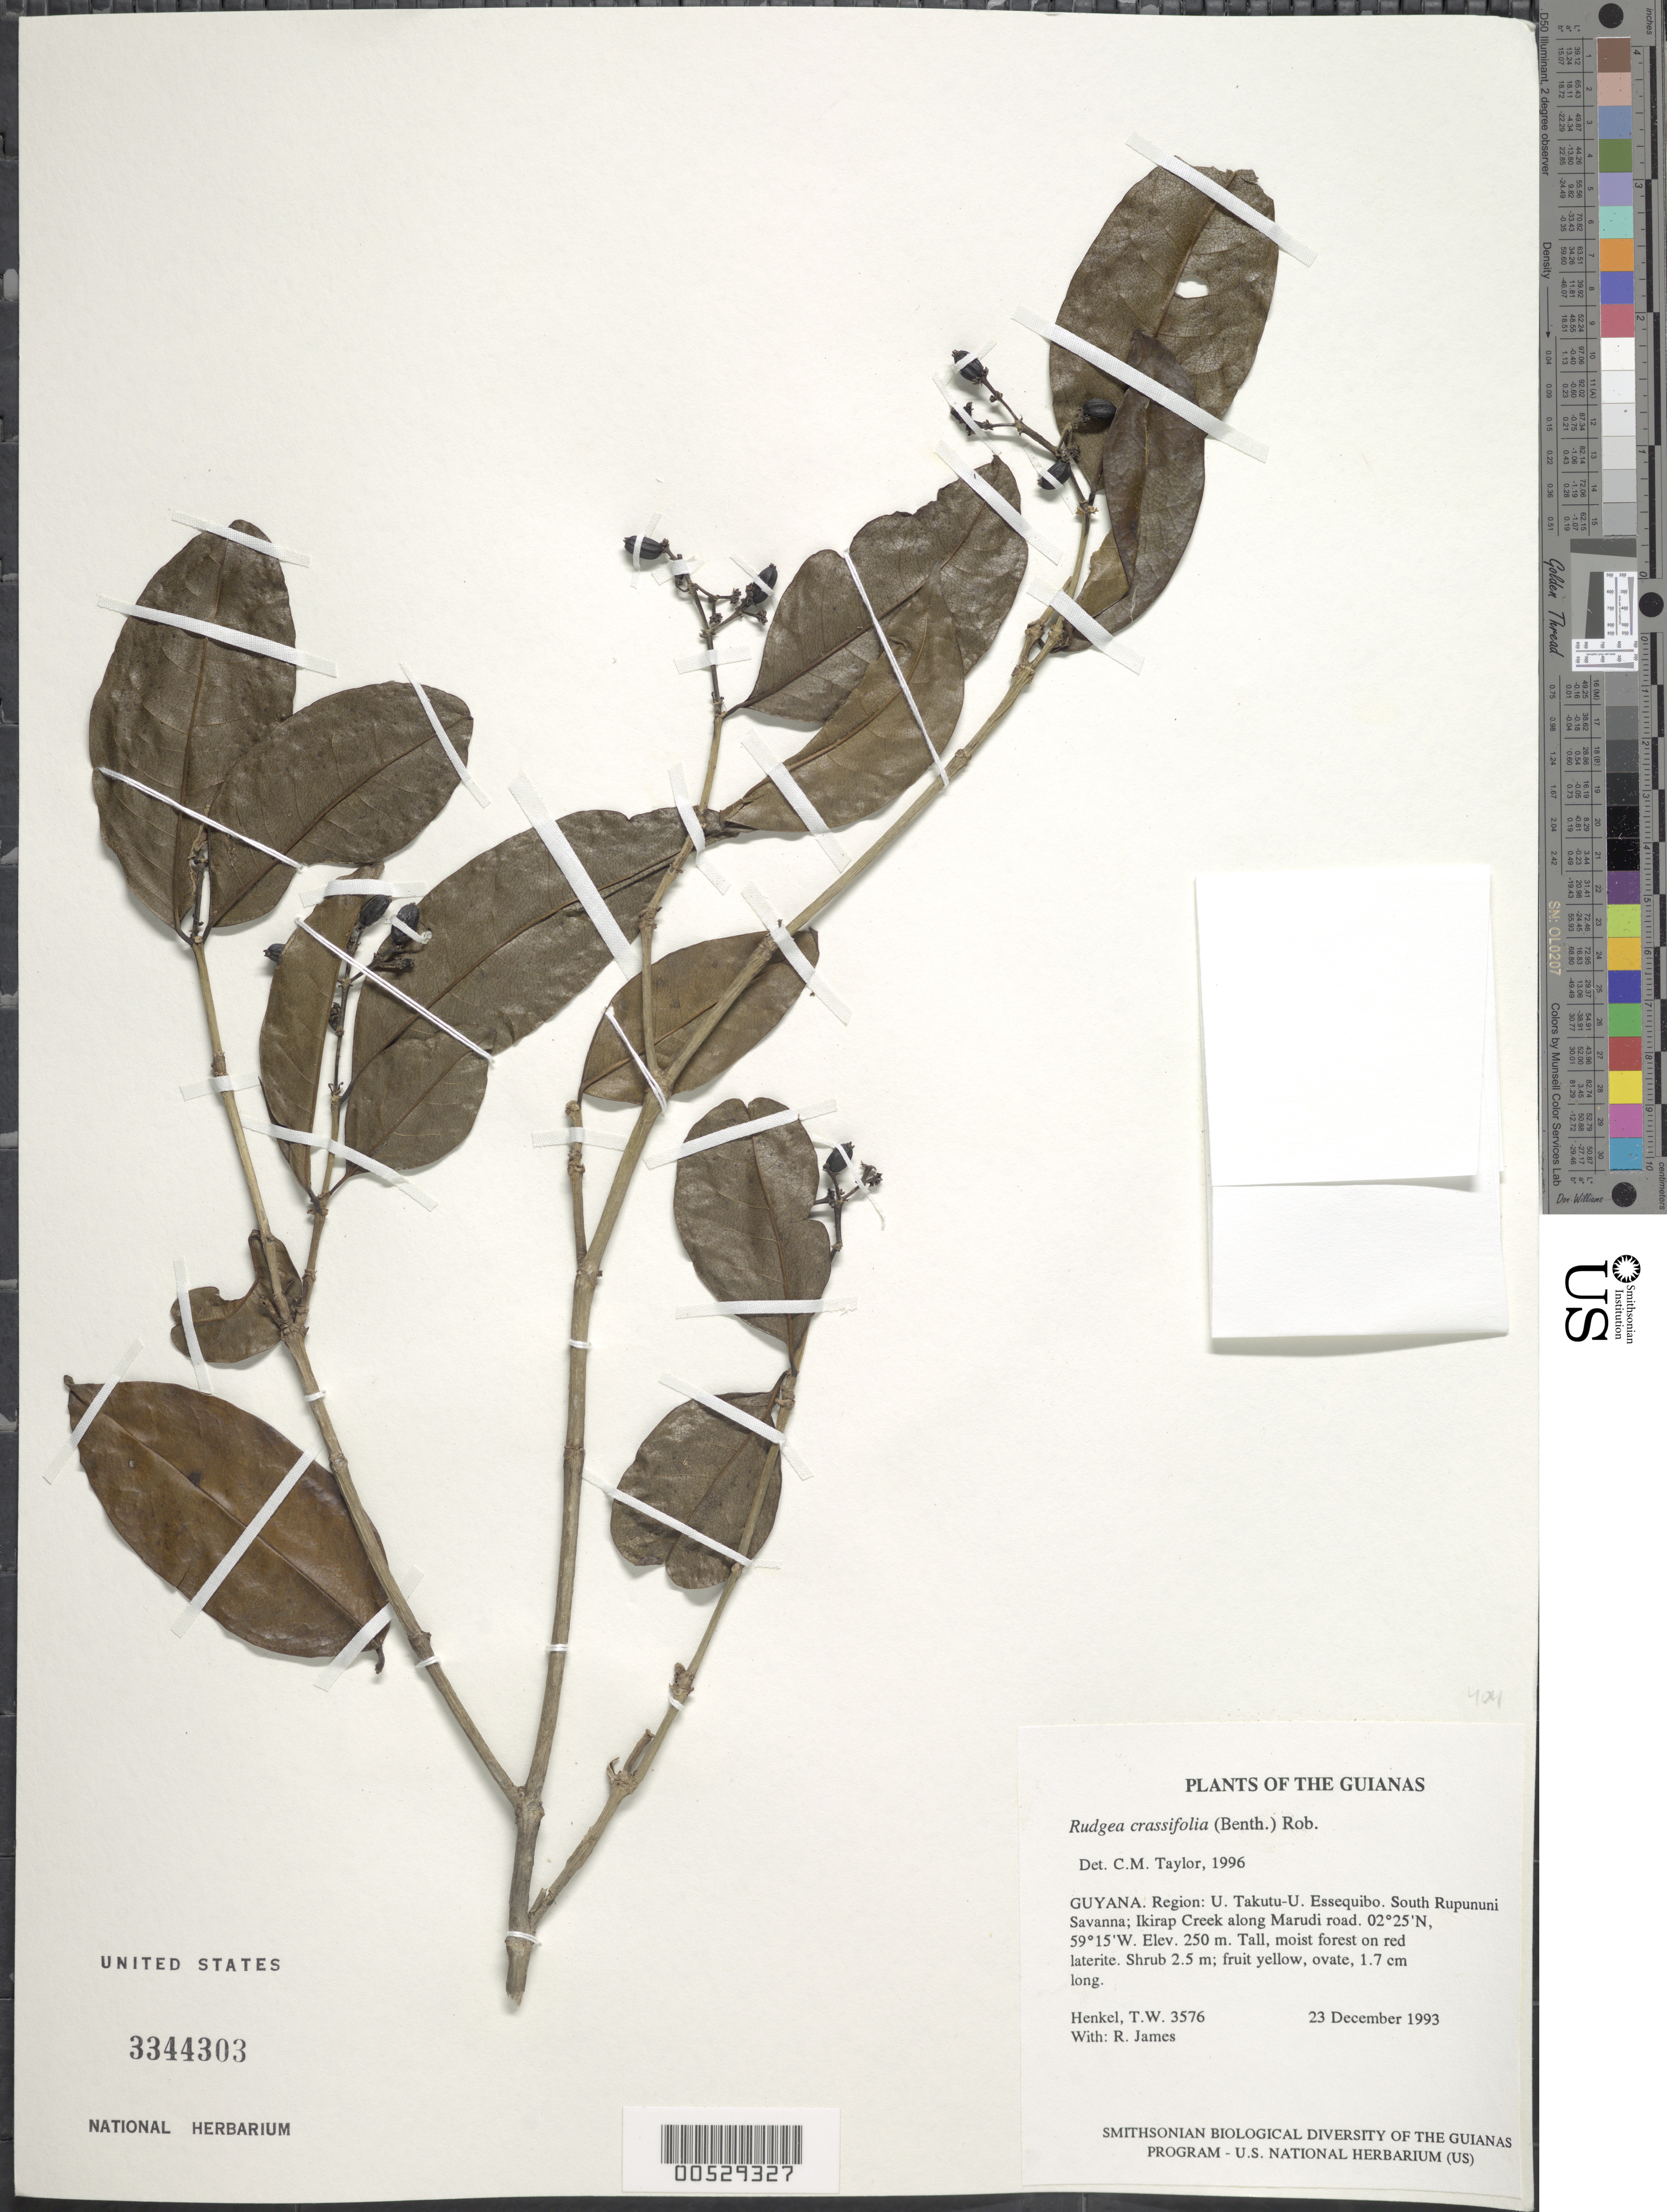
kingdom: Plantae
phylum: Tracheophyta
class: Magnoliopsida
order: Gentianales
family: Rubiaceae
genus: Rudgea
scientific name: Rudgea crassiloba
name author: (Benth.) B.L. Rob.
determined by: Taylor, Charlotte M.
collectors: T. Henkel & R. James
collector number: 3576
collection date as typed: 23 December 1993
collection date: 1993-12-23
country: Guyana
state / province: U. Takutu-U. Essequibo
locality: South Rupununi Savanna; Ikirap Creek along Marudi road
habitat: Tall, moist forest on red laterite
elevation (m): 250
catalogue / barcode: US 3344303